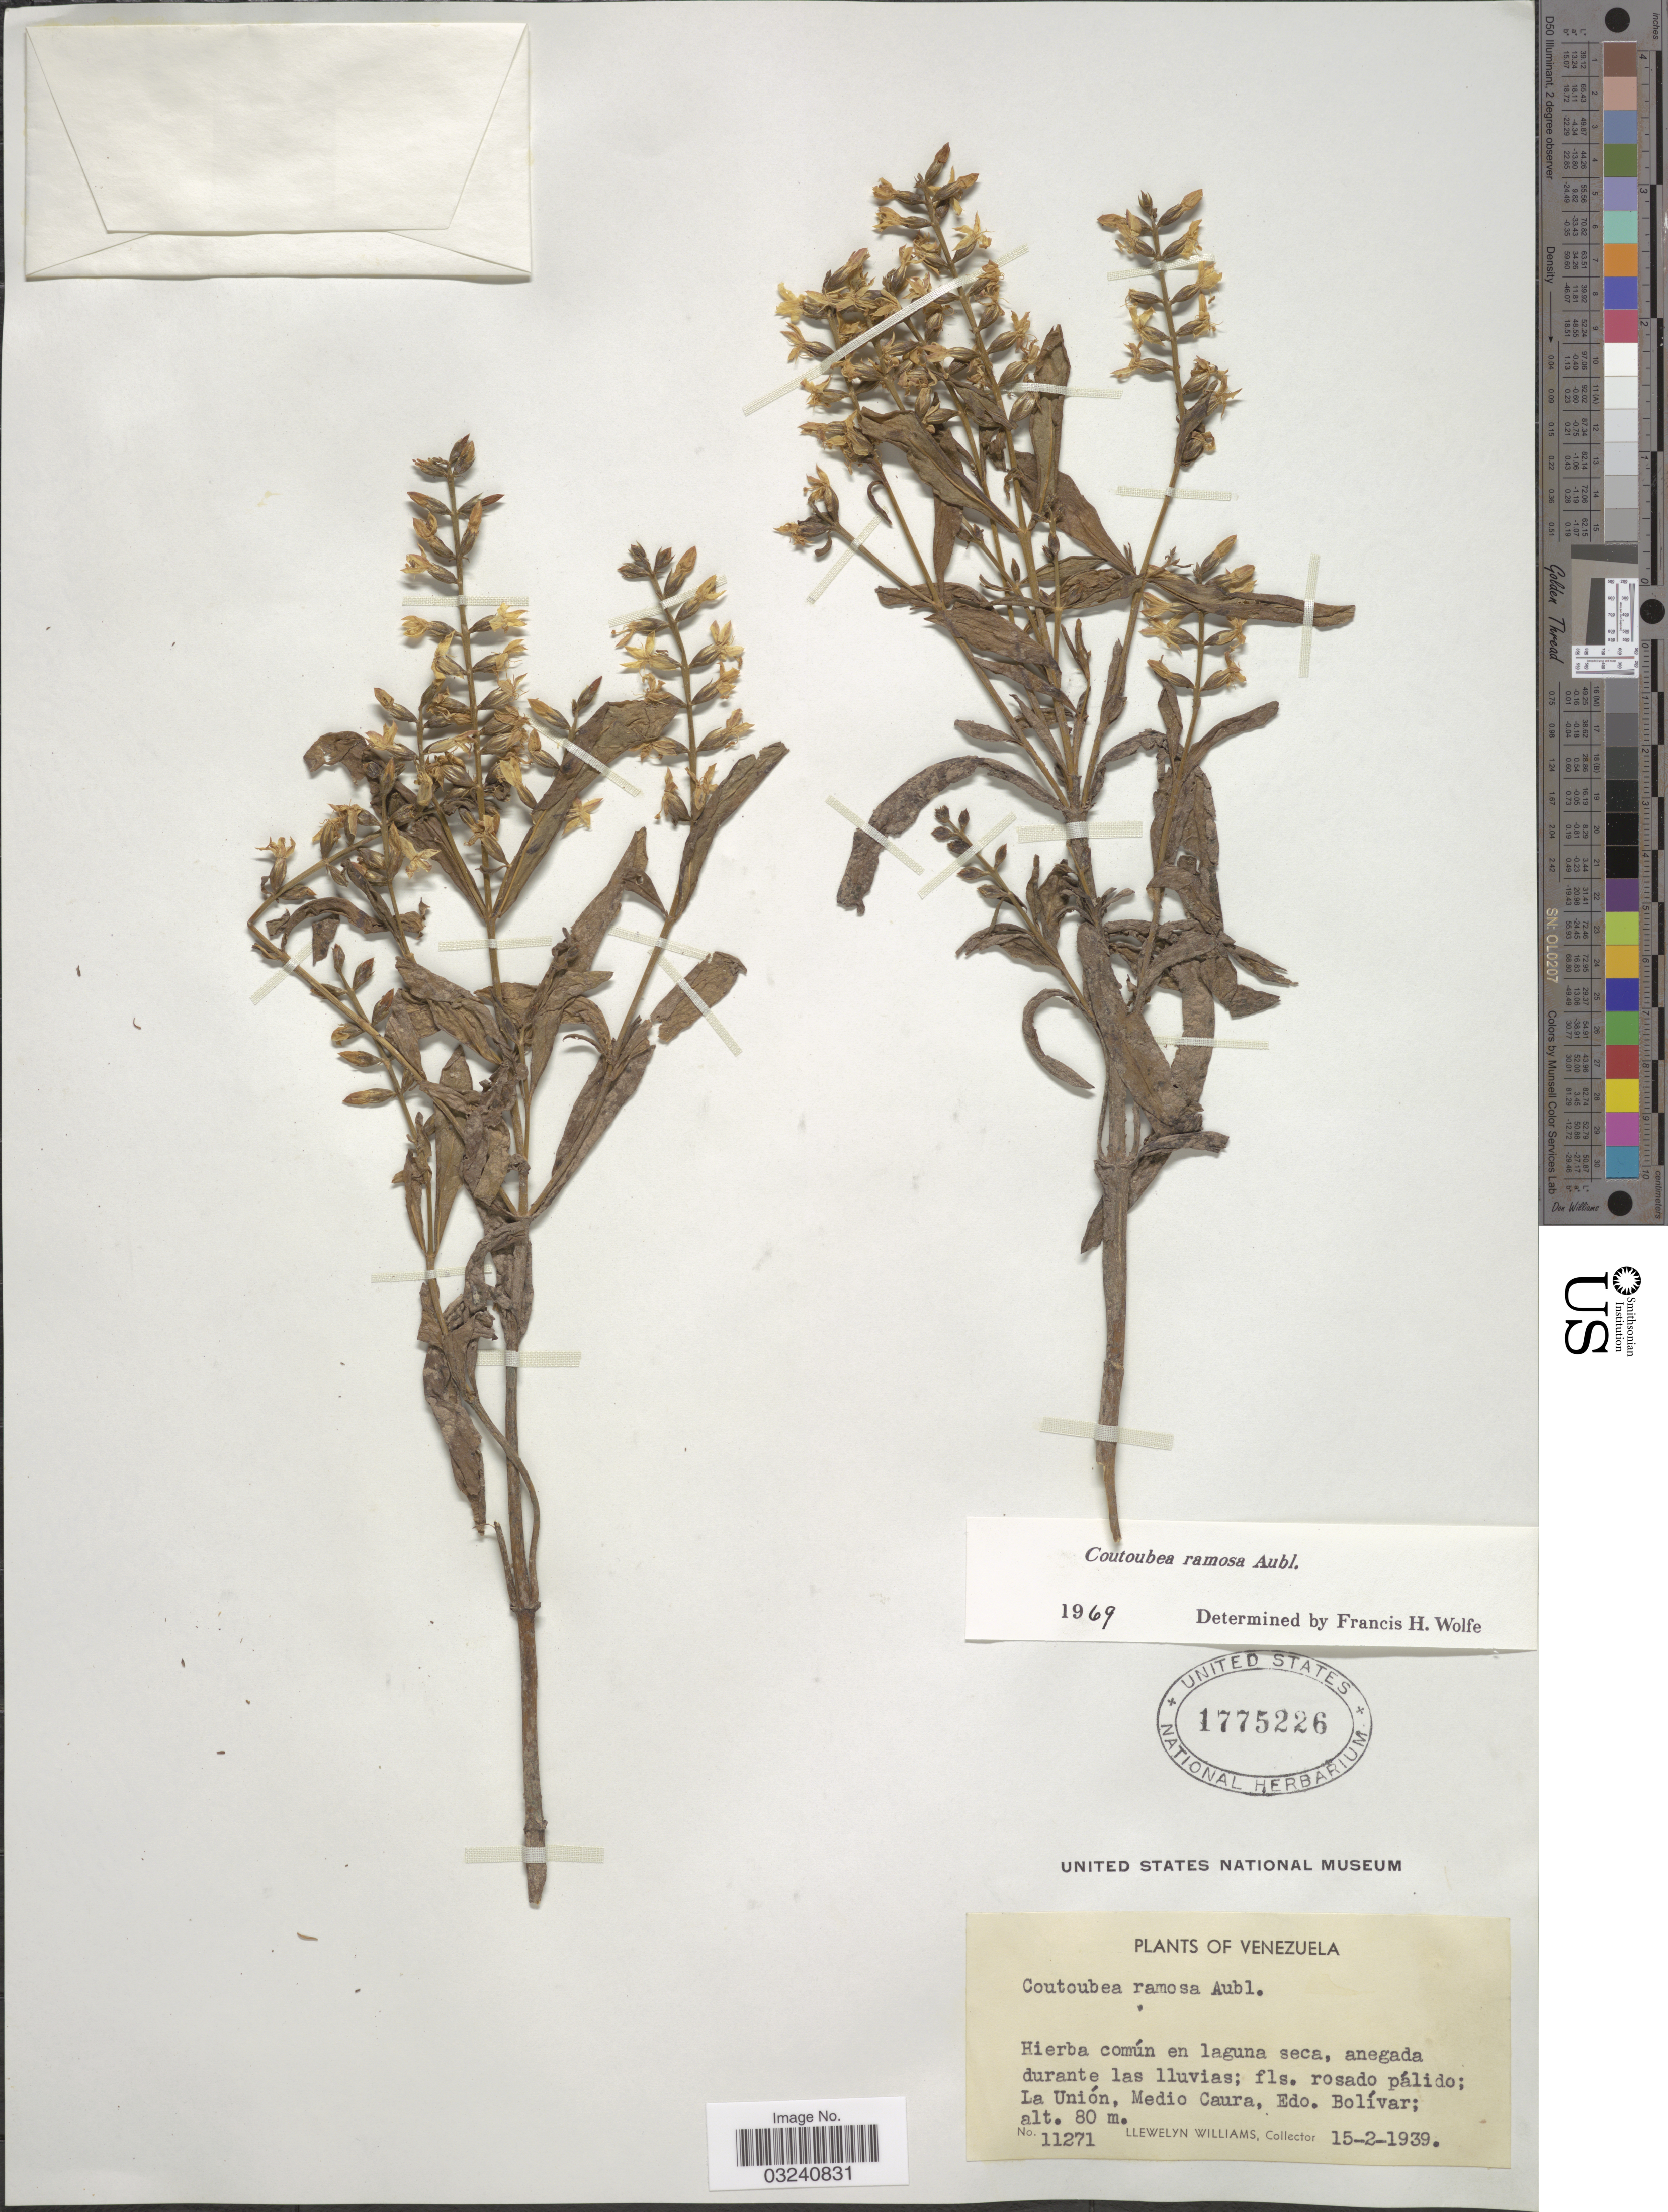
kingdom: Plantae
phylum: Tracheophyta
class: Magnoliopsida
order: Gentianales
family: Gentianaceae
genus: Coutoubea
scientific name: Coutoubea ramosa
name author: Aubl.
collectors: Ll. Williams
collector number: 11271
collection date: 1939-02-15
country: Venezuela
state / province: Bolivar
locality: La Unión, Medio Caura.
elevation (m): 80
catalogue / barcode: US 1775226